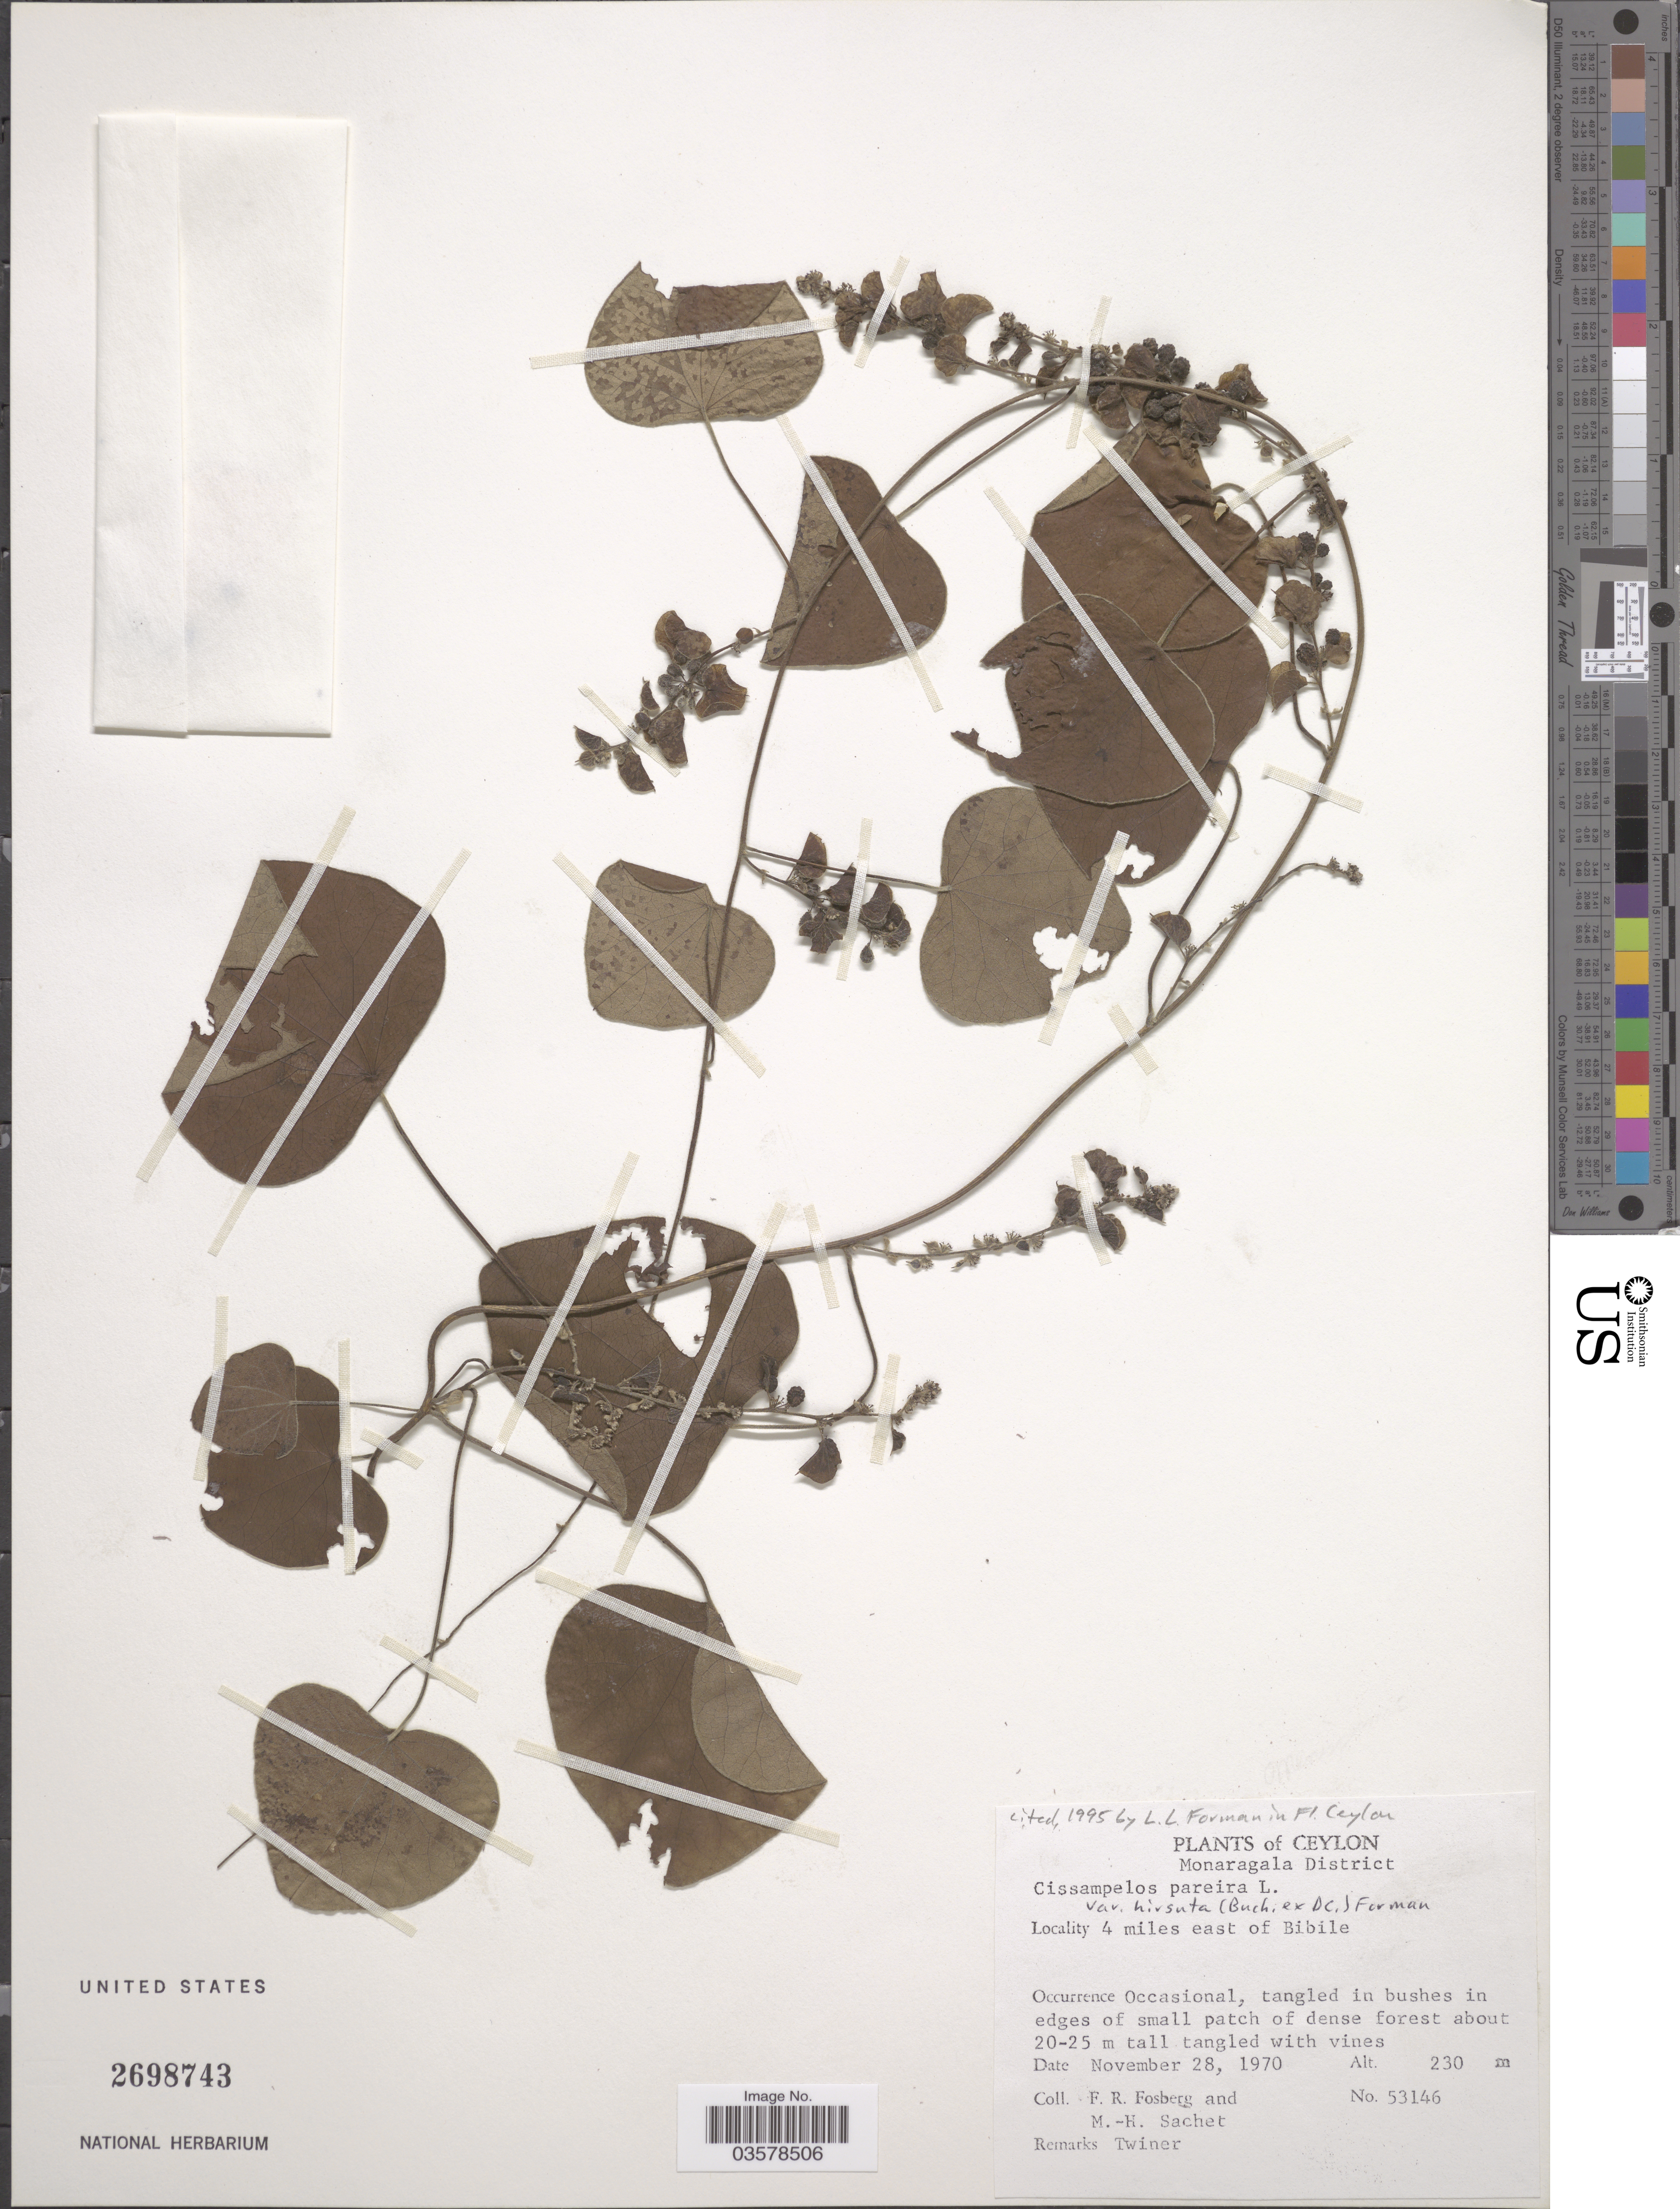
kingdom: Plantae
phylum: Tracheophyta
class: Magnoliopsida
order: Ranunculales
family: Menispermaceae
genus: Cissampelos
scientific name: Cissampelos pareira var. hirsuta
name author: (Buch.-Ham. ex DC.) Forman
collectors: F. R. Fosberg & M.-H. Sachet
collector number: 53146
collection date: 1970-11-28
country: Sri Lanka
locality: Ceylon. Monaragala District. 4 miles east of Bibile.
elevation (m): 230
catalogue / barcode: US 2698743